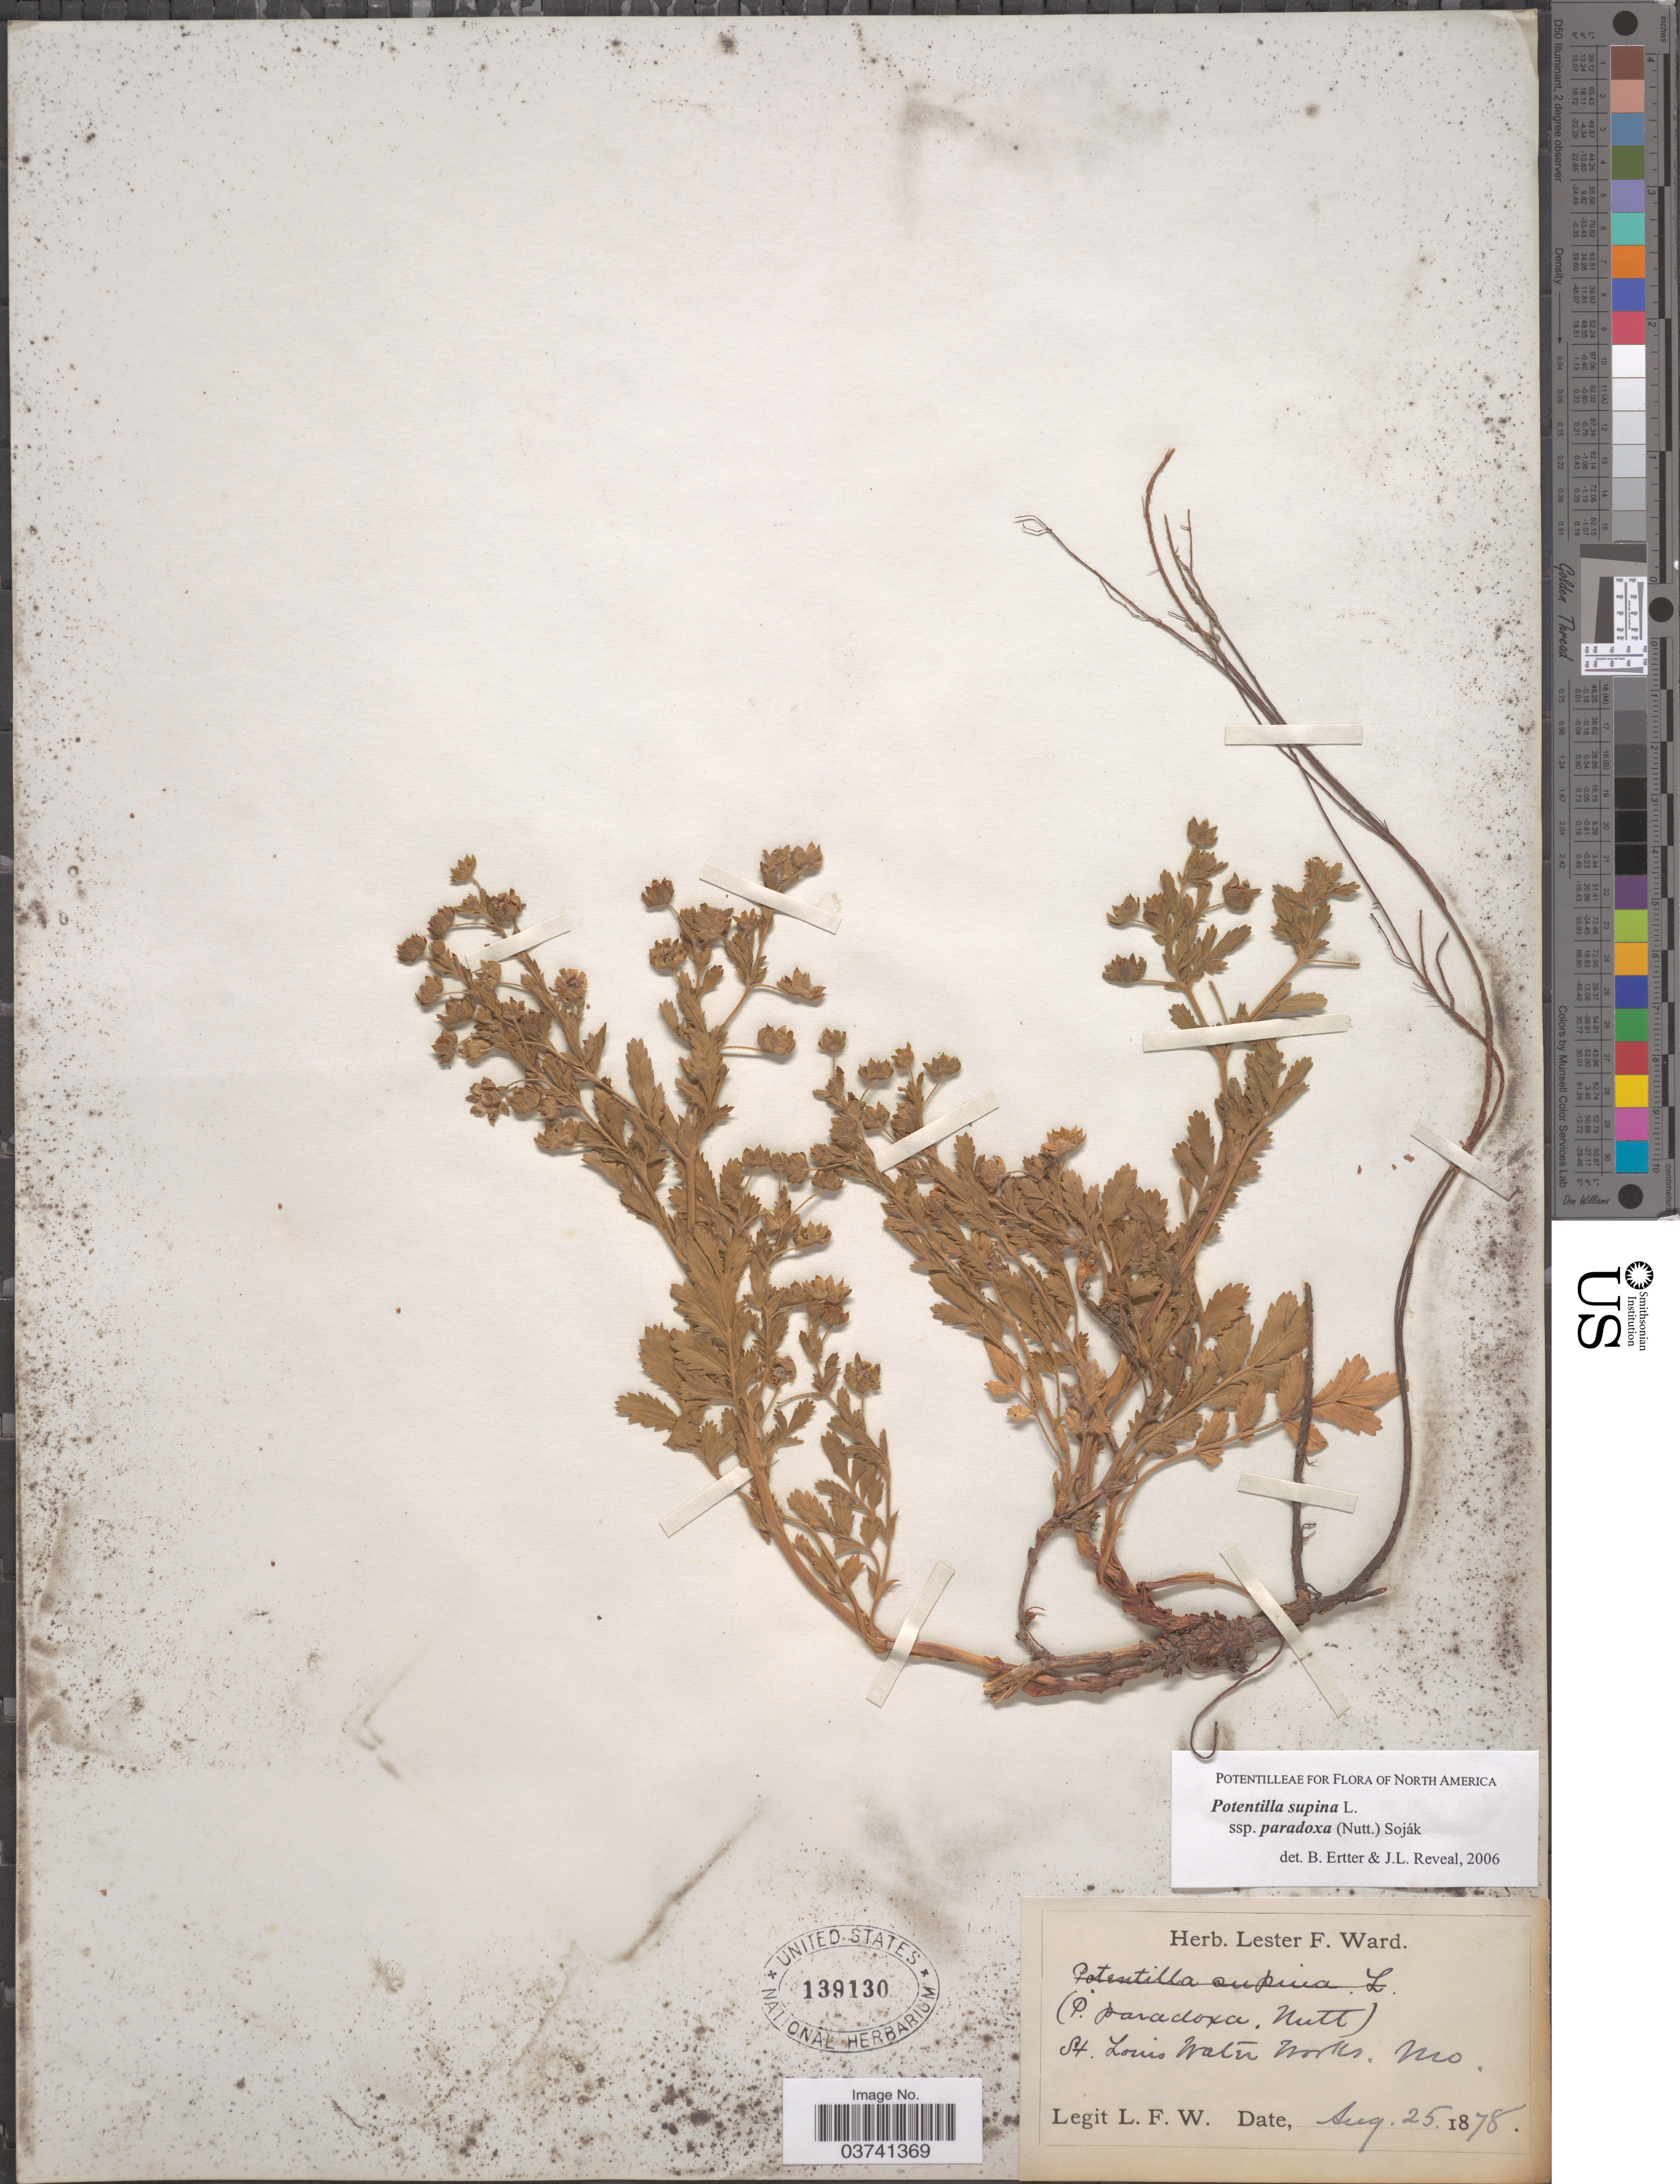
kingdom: Plantae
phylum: Tracheophyta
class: Magnoliopsida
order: Rosales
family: Rosaceae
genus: Potentilla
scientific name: Potentilla supina subsp. paradoxa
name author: (Nutt.) Soják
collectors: L. F. Ward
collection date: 1878-08-25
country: United States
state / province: Missouri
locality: St. Louis Water Works.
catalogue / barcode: US 139130